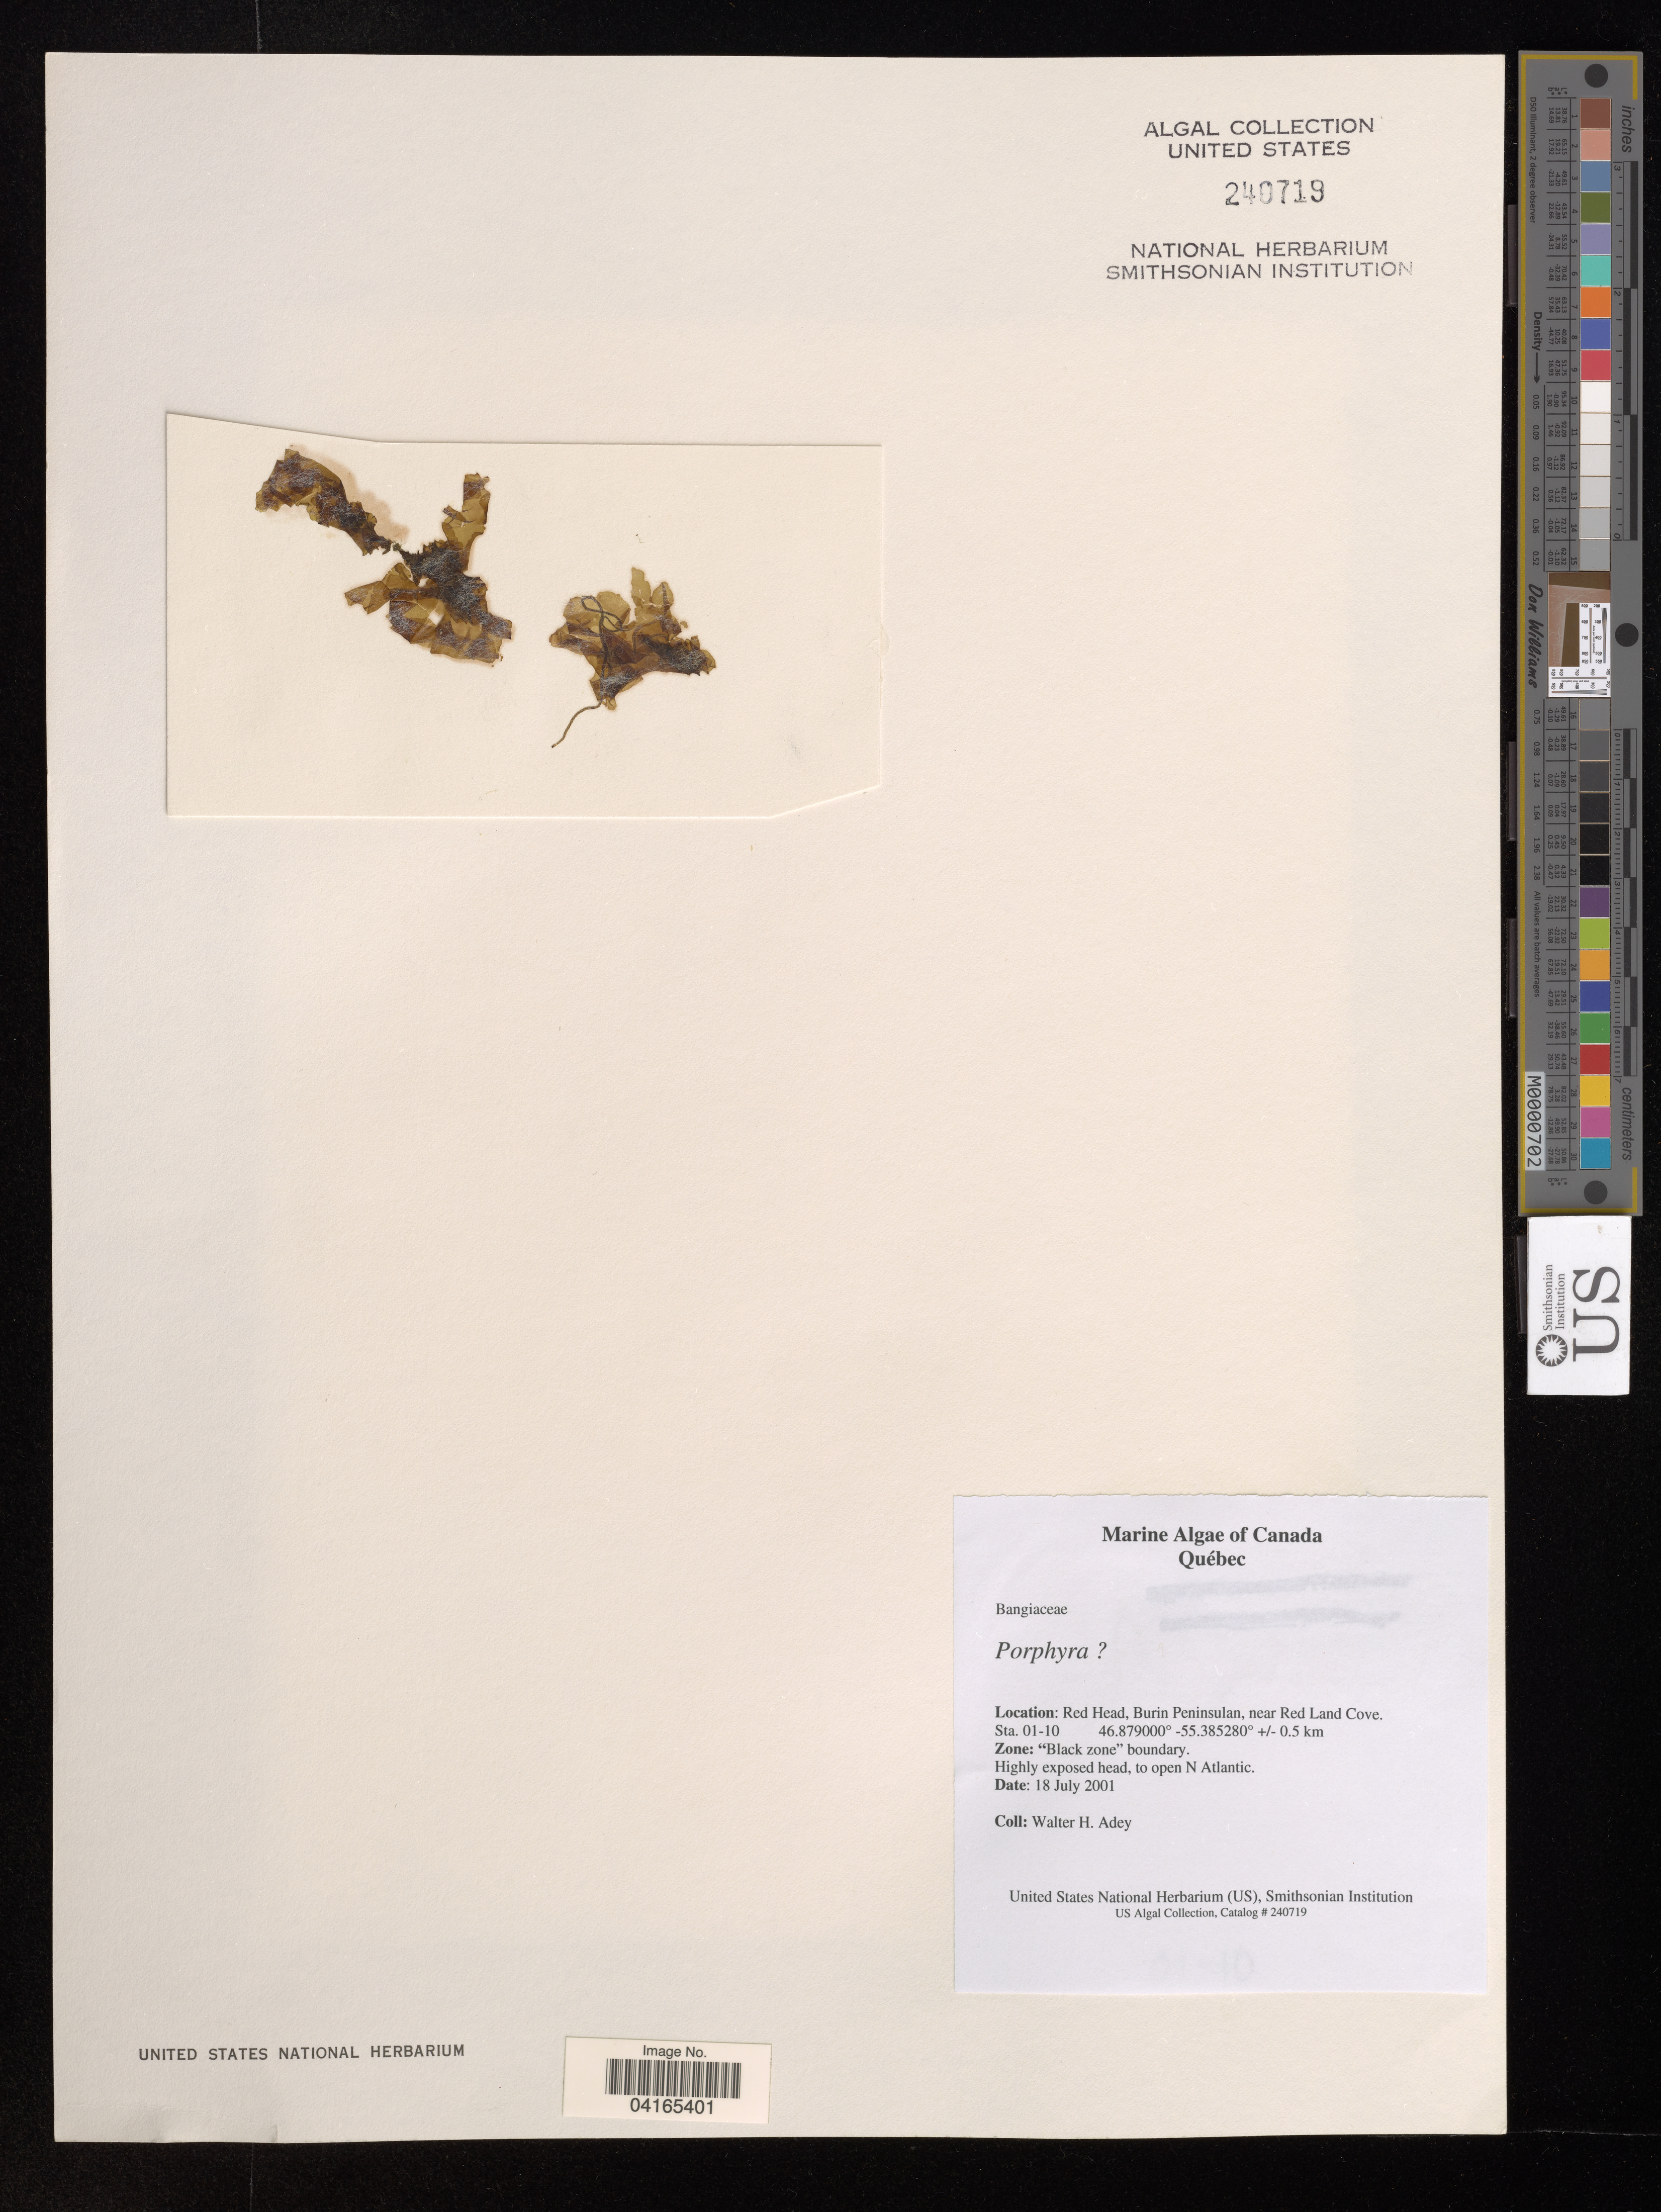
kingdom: Plantae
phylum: Rhodophyta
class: Bangiophyceae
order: Bangiales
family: Bangiaceae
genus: Porphyra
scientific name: Porphyra sp.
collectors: W. H. Adey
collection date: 2001-07-18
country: Canada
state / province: Newfoundland and Labrador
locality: Red Head, Burin Peninsula, near Red Land Cove. Sta. 01-10.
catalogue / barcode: US 240719